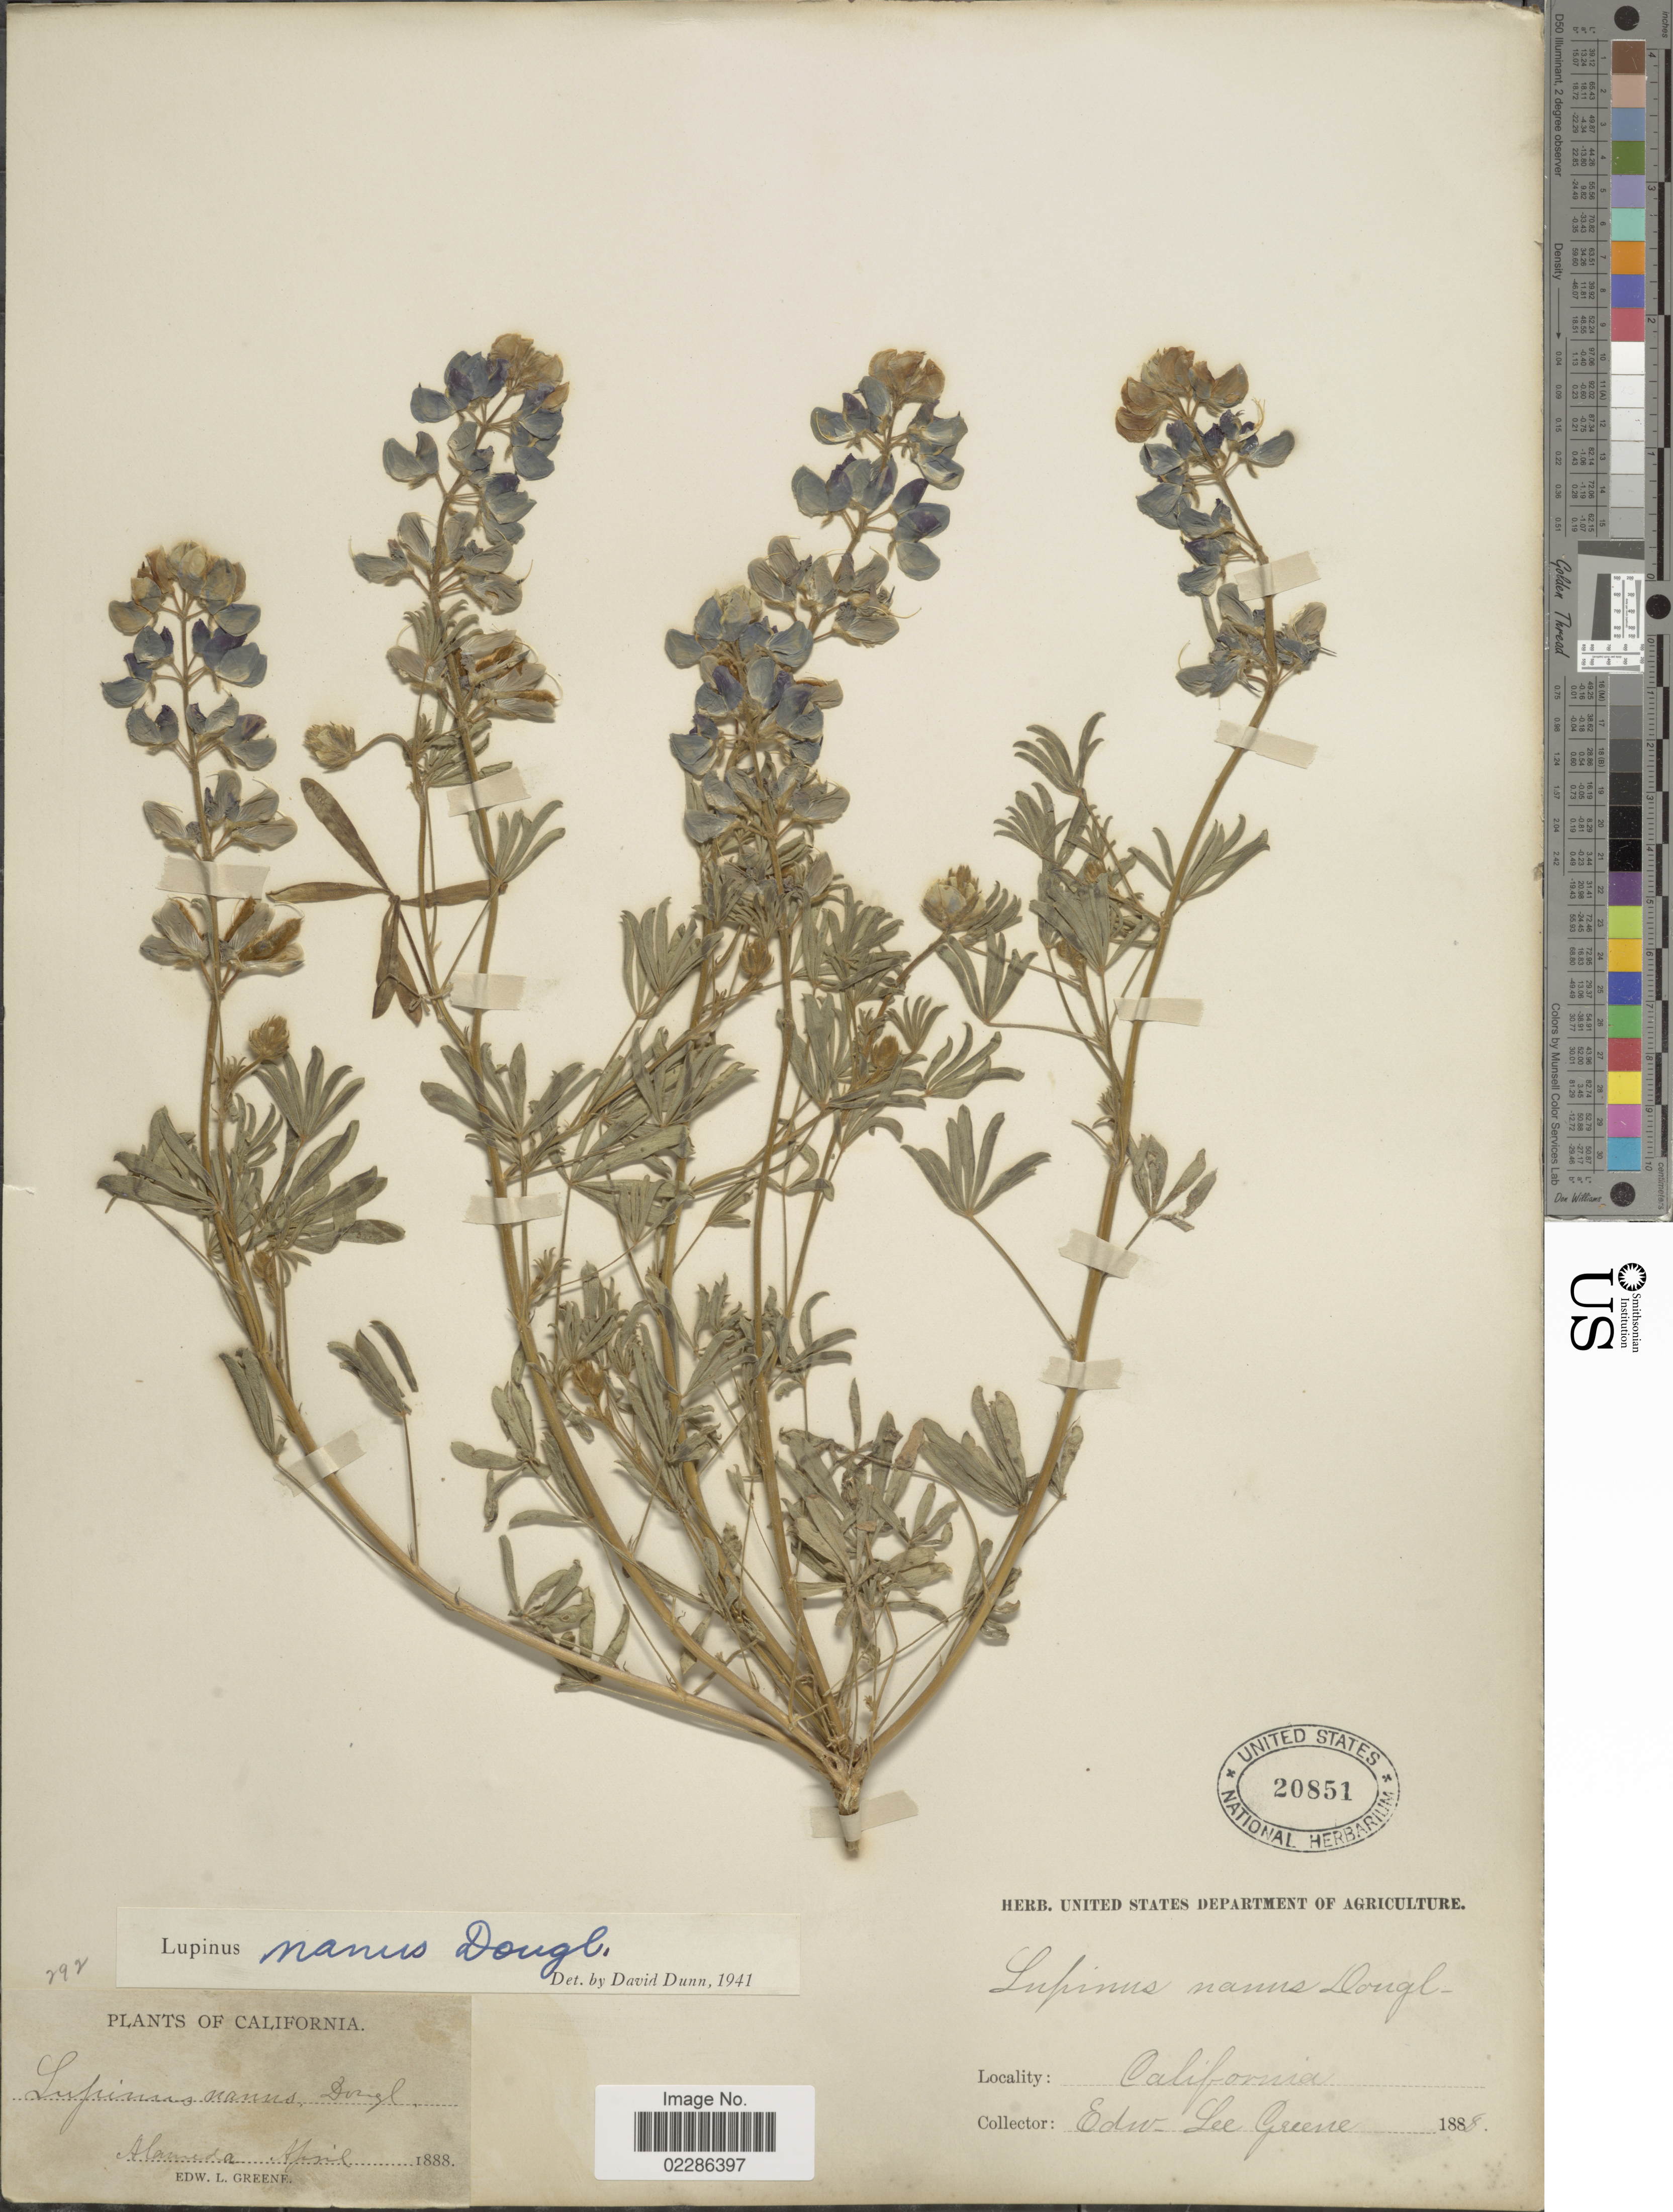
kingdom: Plantae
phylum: Tracheophyta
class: Magnoliopsida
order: Fabales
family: Fabaceae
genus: Lupinus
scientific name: Lupinus nanus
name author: Douglas ex Benth.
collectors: E. L. Greene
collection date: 1888-04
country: United States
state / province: California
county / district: Alameda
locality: Alameda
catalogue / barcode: US 20851